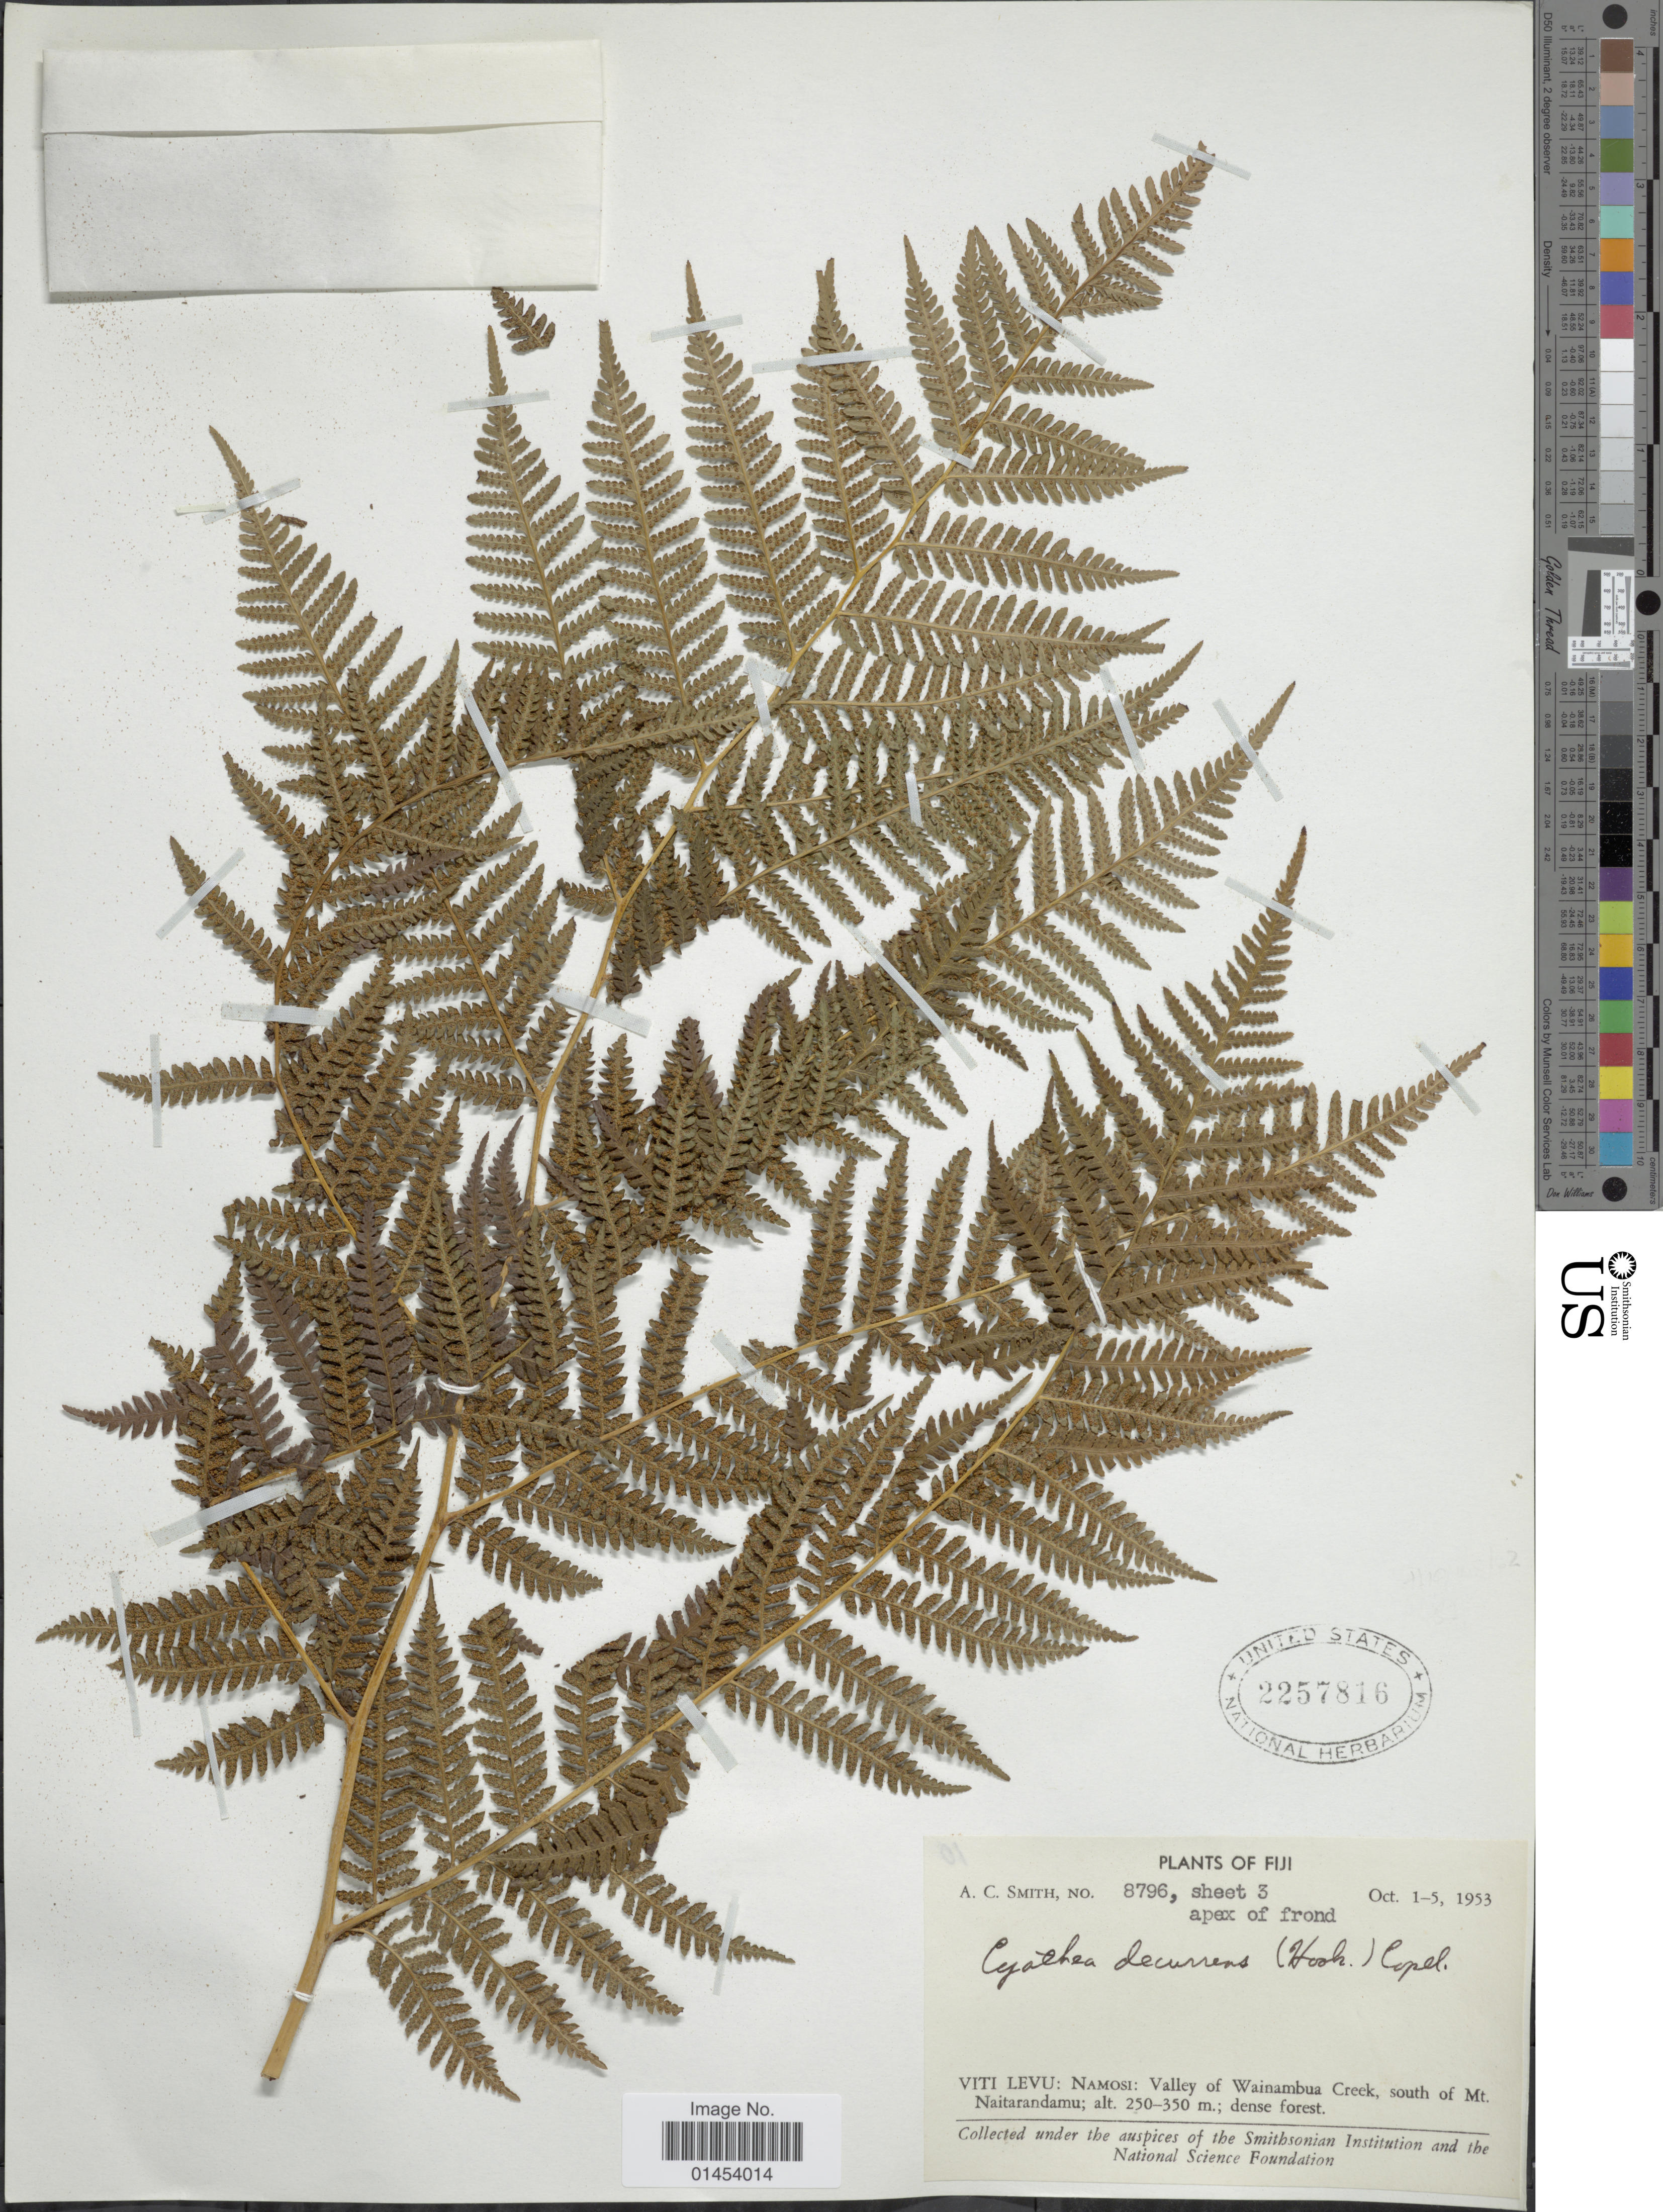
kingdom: Plantae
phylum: Tracheophyta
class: Polypodiopsida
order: Cyatheales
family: Cyatheaceae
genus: Cyathea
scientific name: Cyathea decurrens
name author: (Hook.) Copel.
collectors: A. C. Smith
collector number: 8796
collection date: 1953-10-01/1953-10-05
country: Fiji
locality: Viti Levu: Namosi: Valley of Wainambua Creek, south of Mt. Naitarandamu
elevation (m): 250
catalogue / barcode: US 2257816